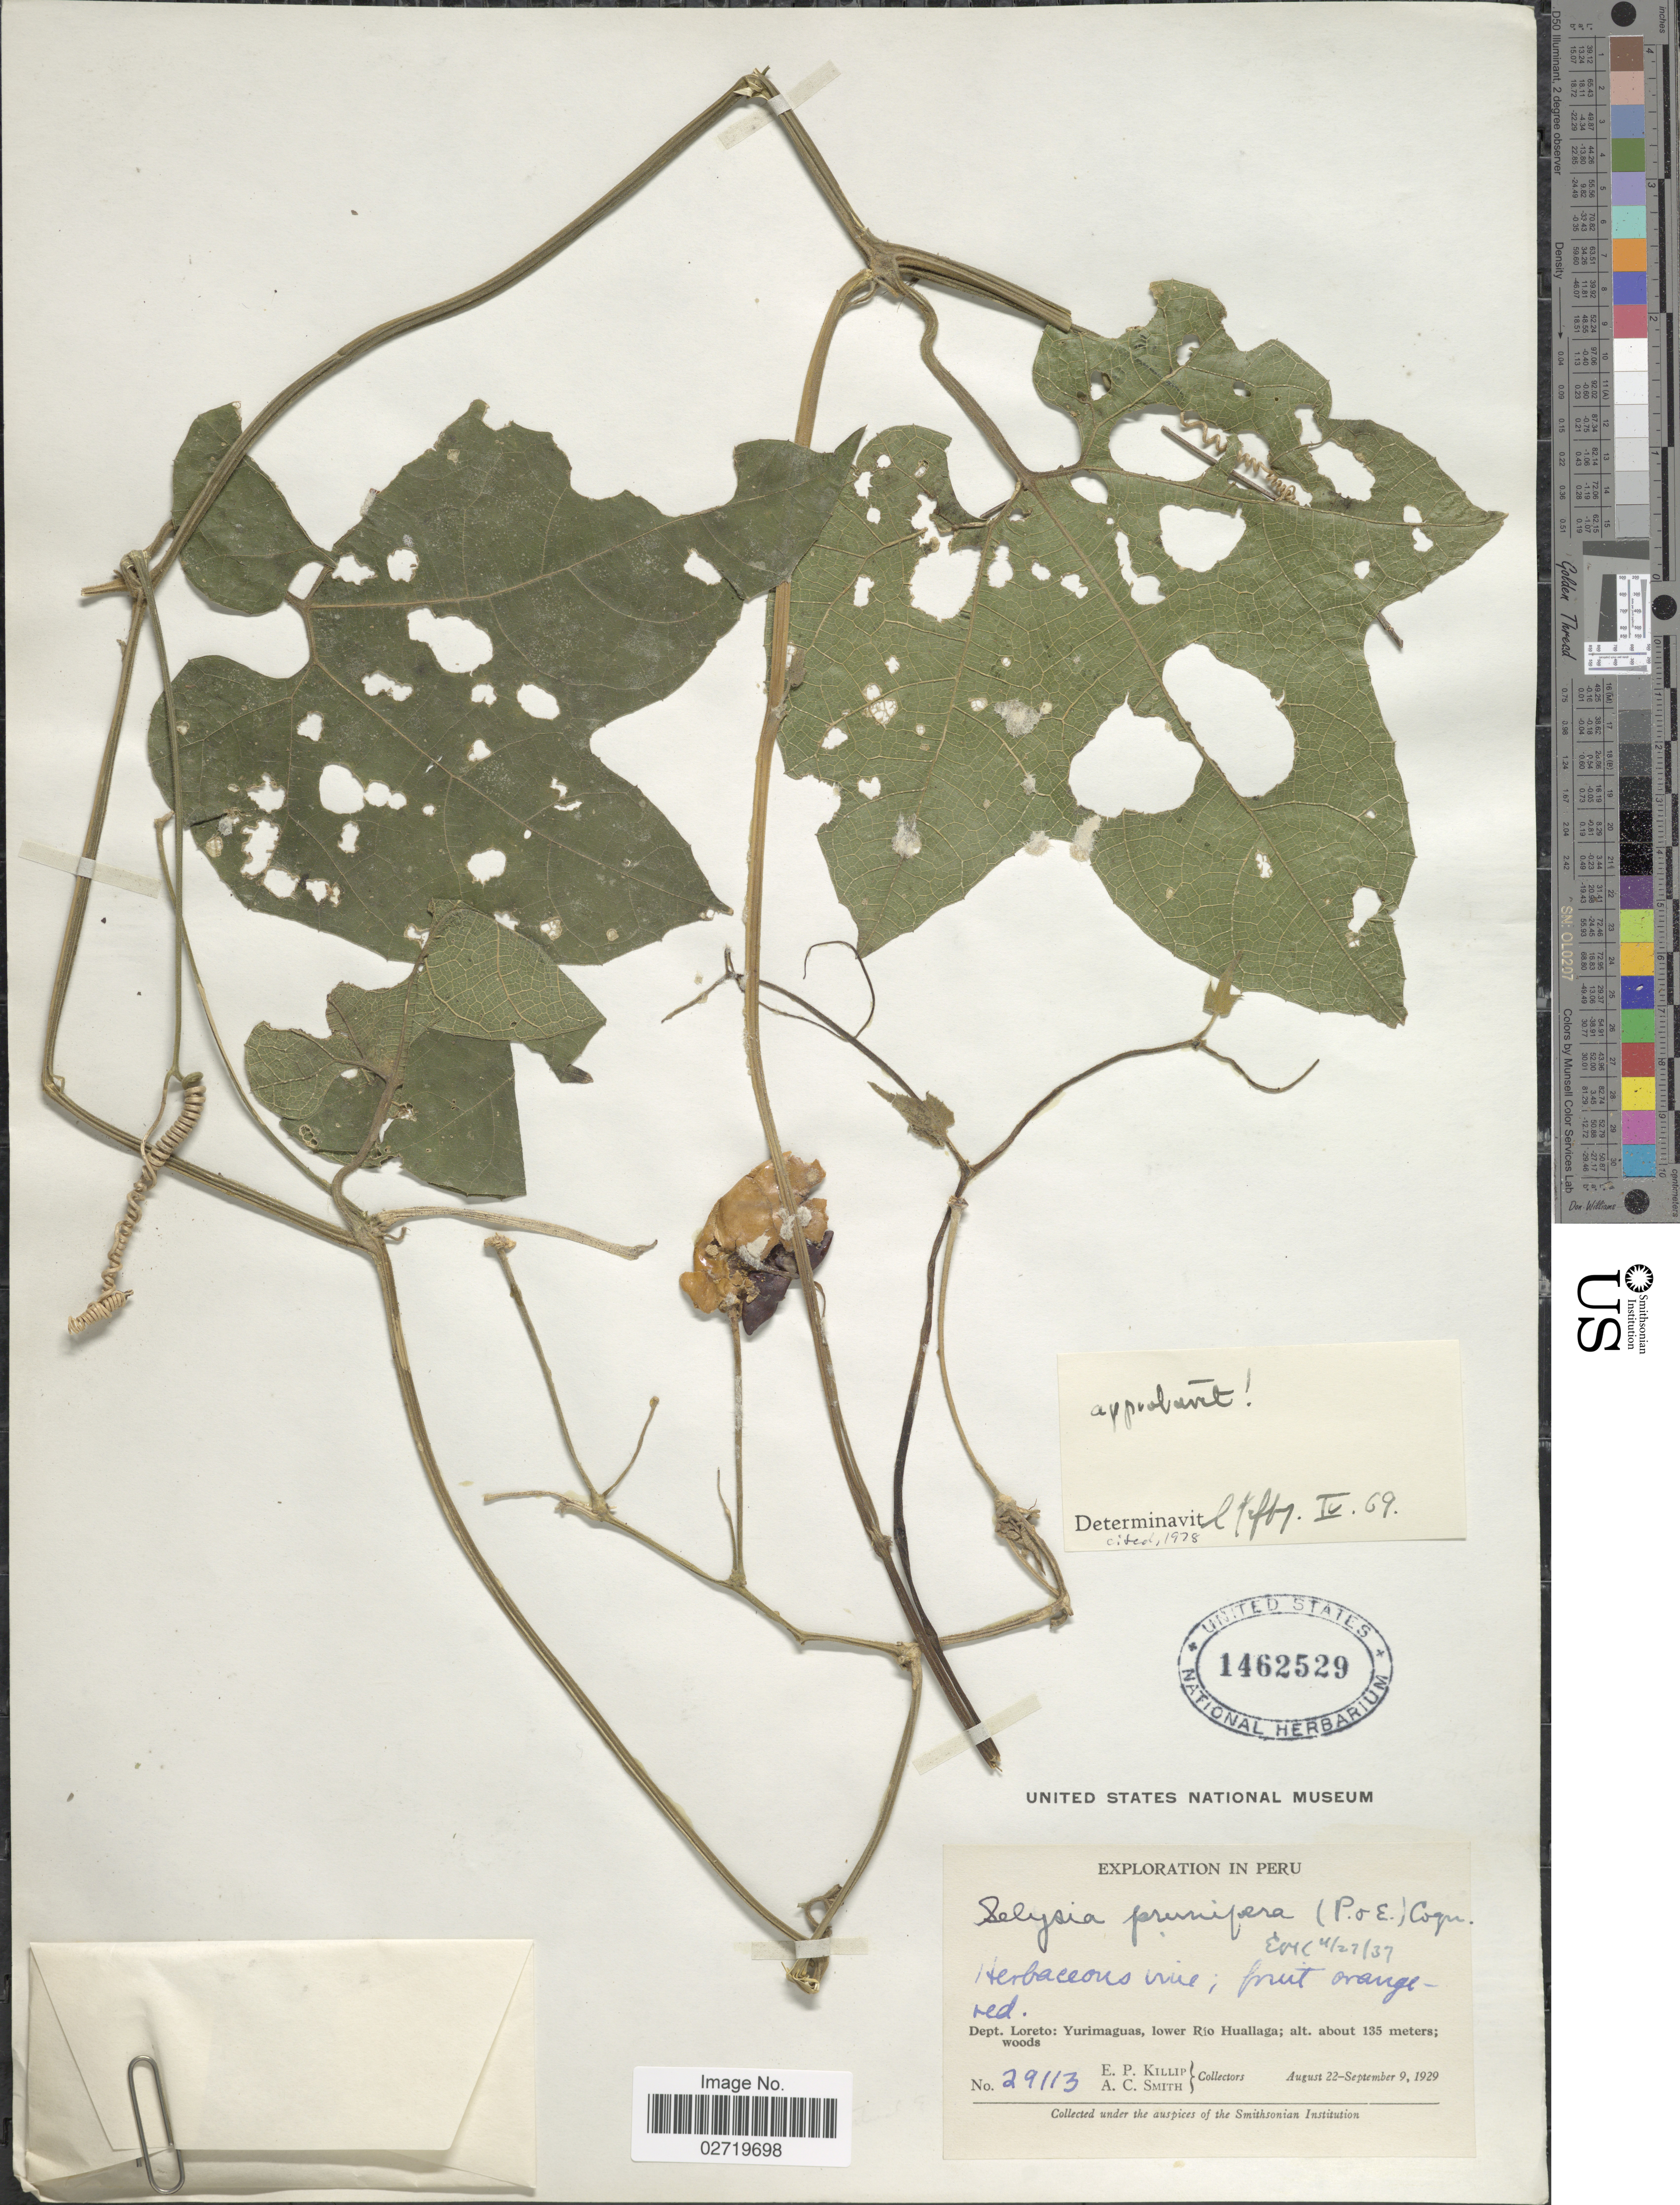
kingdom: Plantae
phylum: Tracheophyta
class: Magnoliopsida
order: Cucurbitales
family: Cucurbitaceae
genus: Selysia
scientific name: Selysia prunifera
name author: (Poepp. & Endl.) Cogn.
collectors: E. P. Killip & A. C. Smith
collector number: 29113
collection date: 1929-08-22/1929-09-09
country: Peru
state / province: Loreto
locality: Dept. Loreto: Yurimaguas, lower Rio Huallaga.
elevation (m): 135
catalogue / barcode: US 1462529